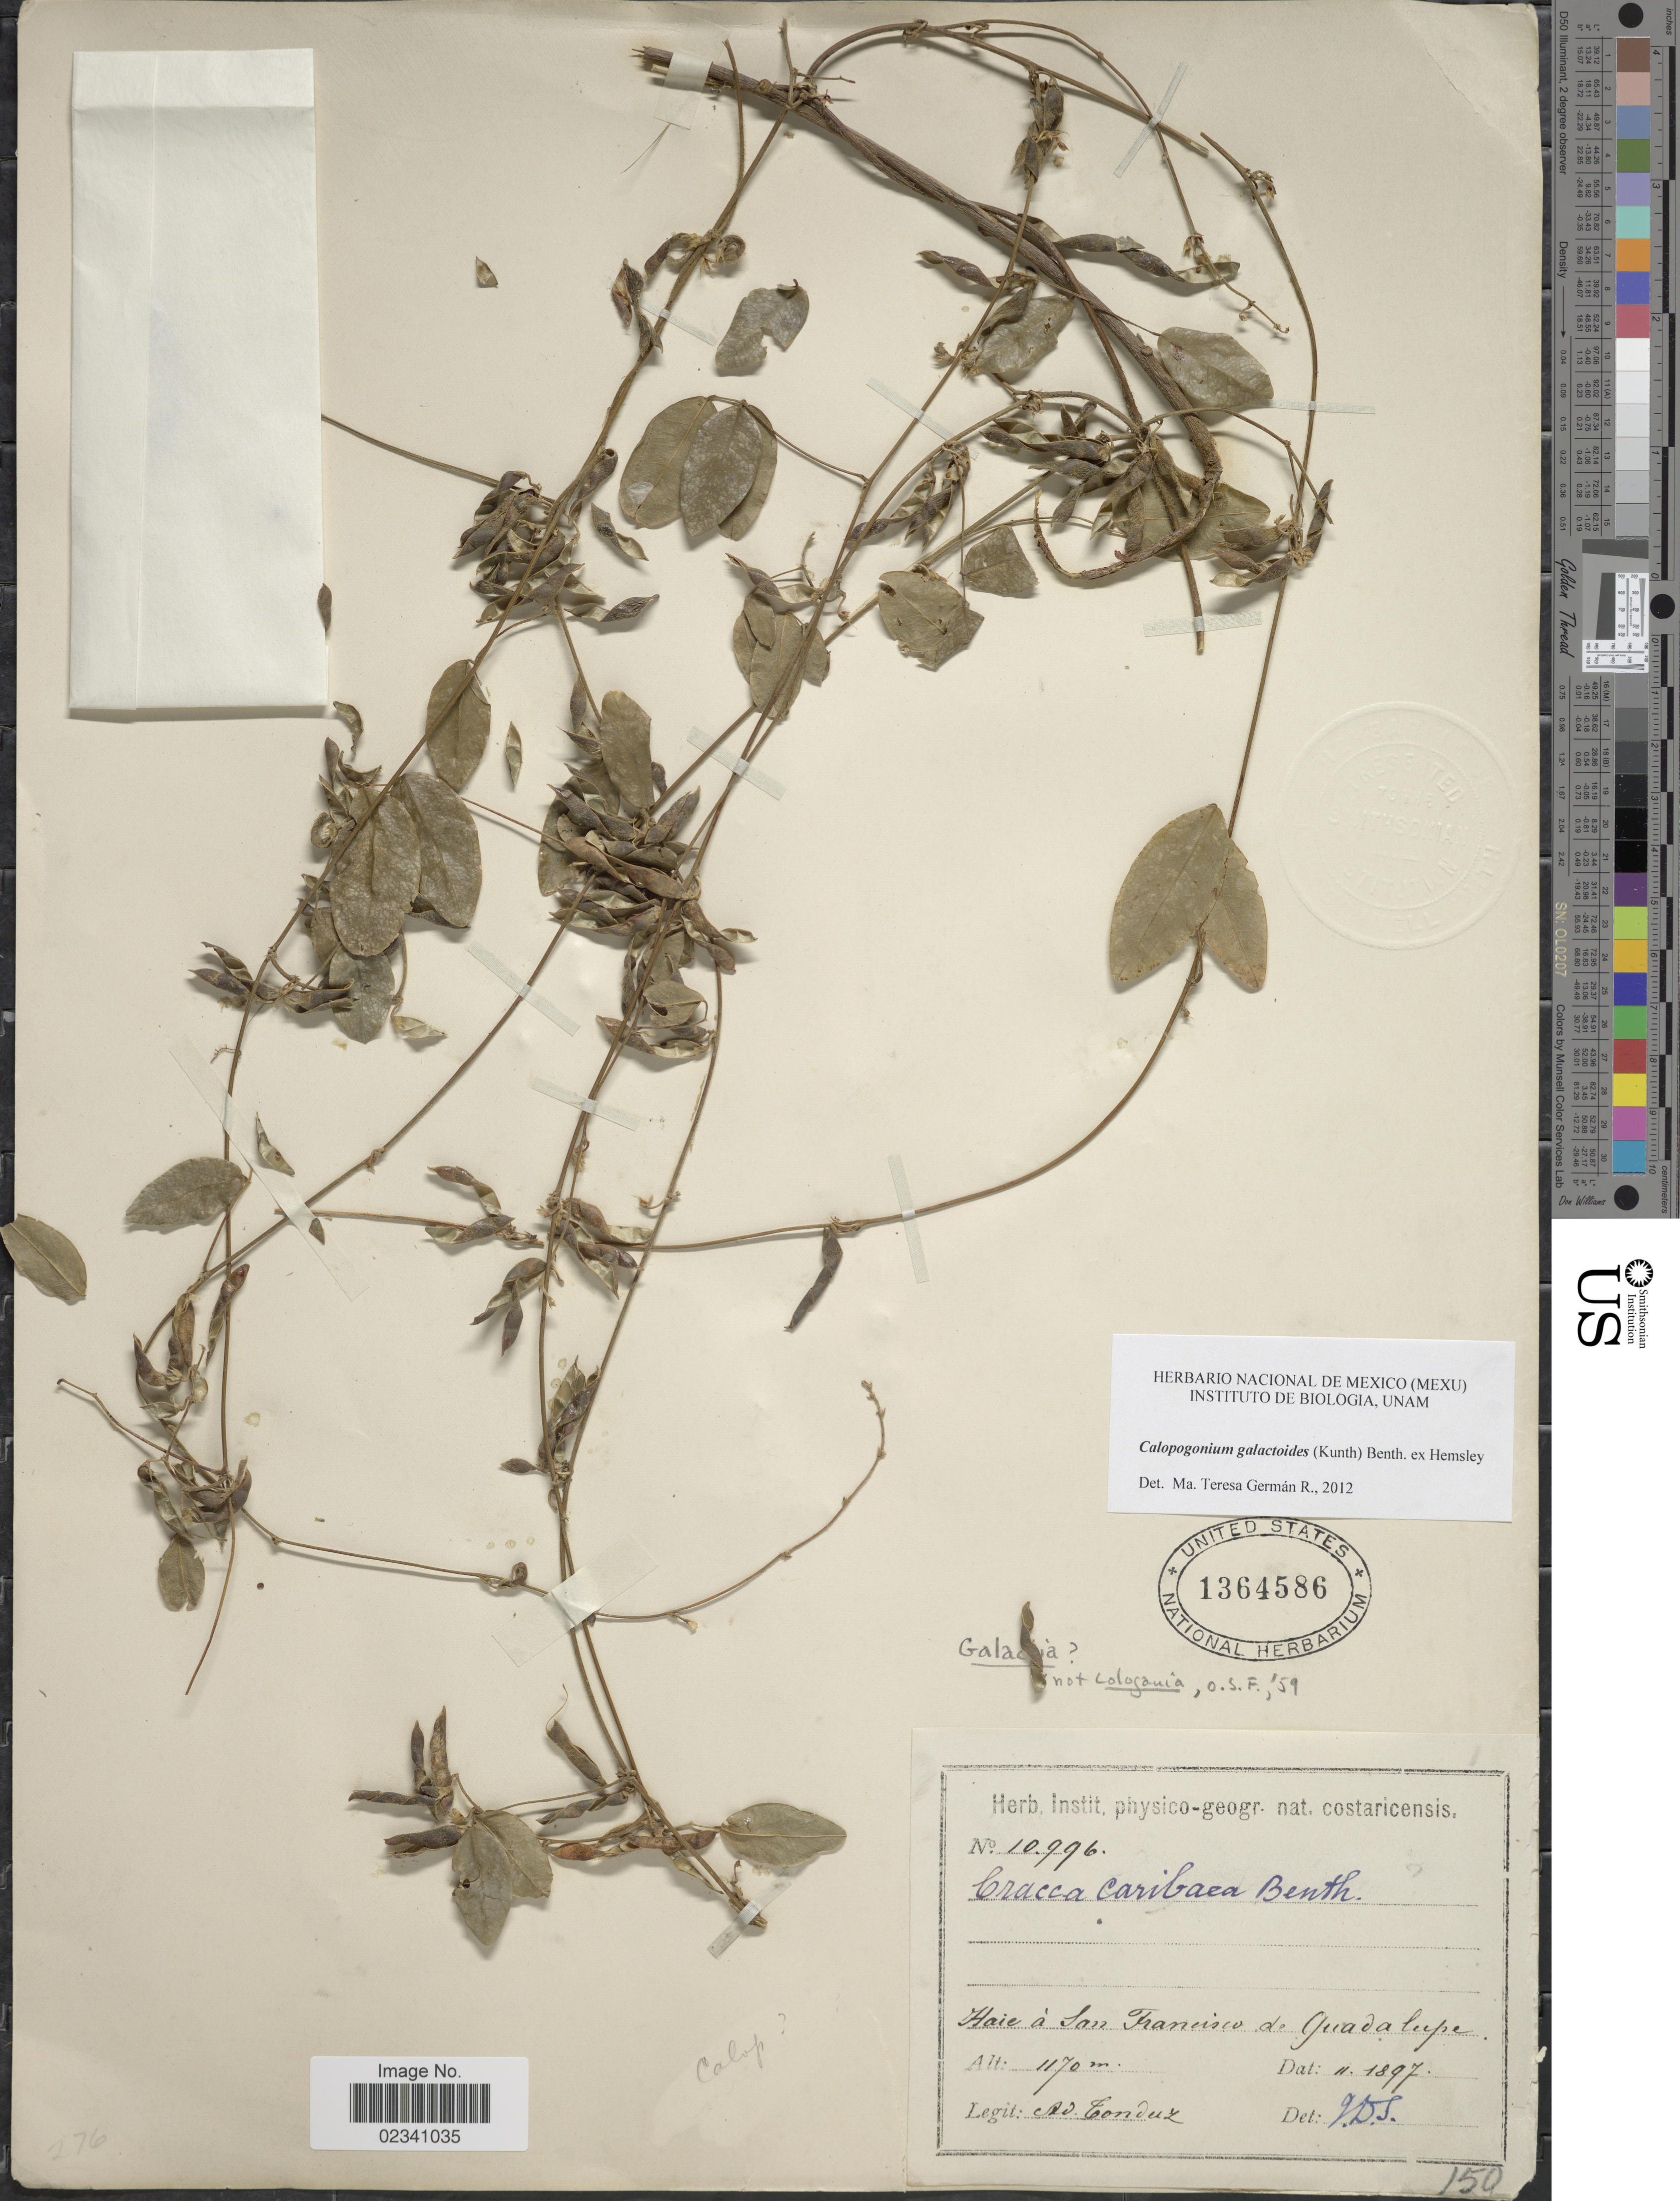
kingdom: Plantae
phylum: Tracheophyta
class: Magnoliopsida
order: Fabales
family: Fabaceae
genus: Calopogonium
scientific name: Calopogonium galactioides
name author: (Kunth) Hemsl.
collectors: A. Tonduz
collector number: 10996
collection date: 1897-11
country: Costa Rica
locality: Haie a San Francisco de Guadalupe.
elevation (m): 1170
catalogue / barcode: US 1364586